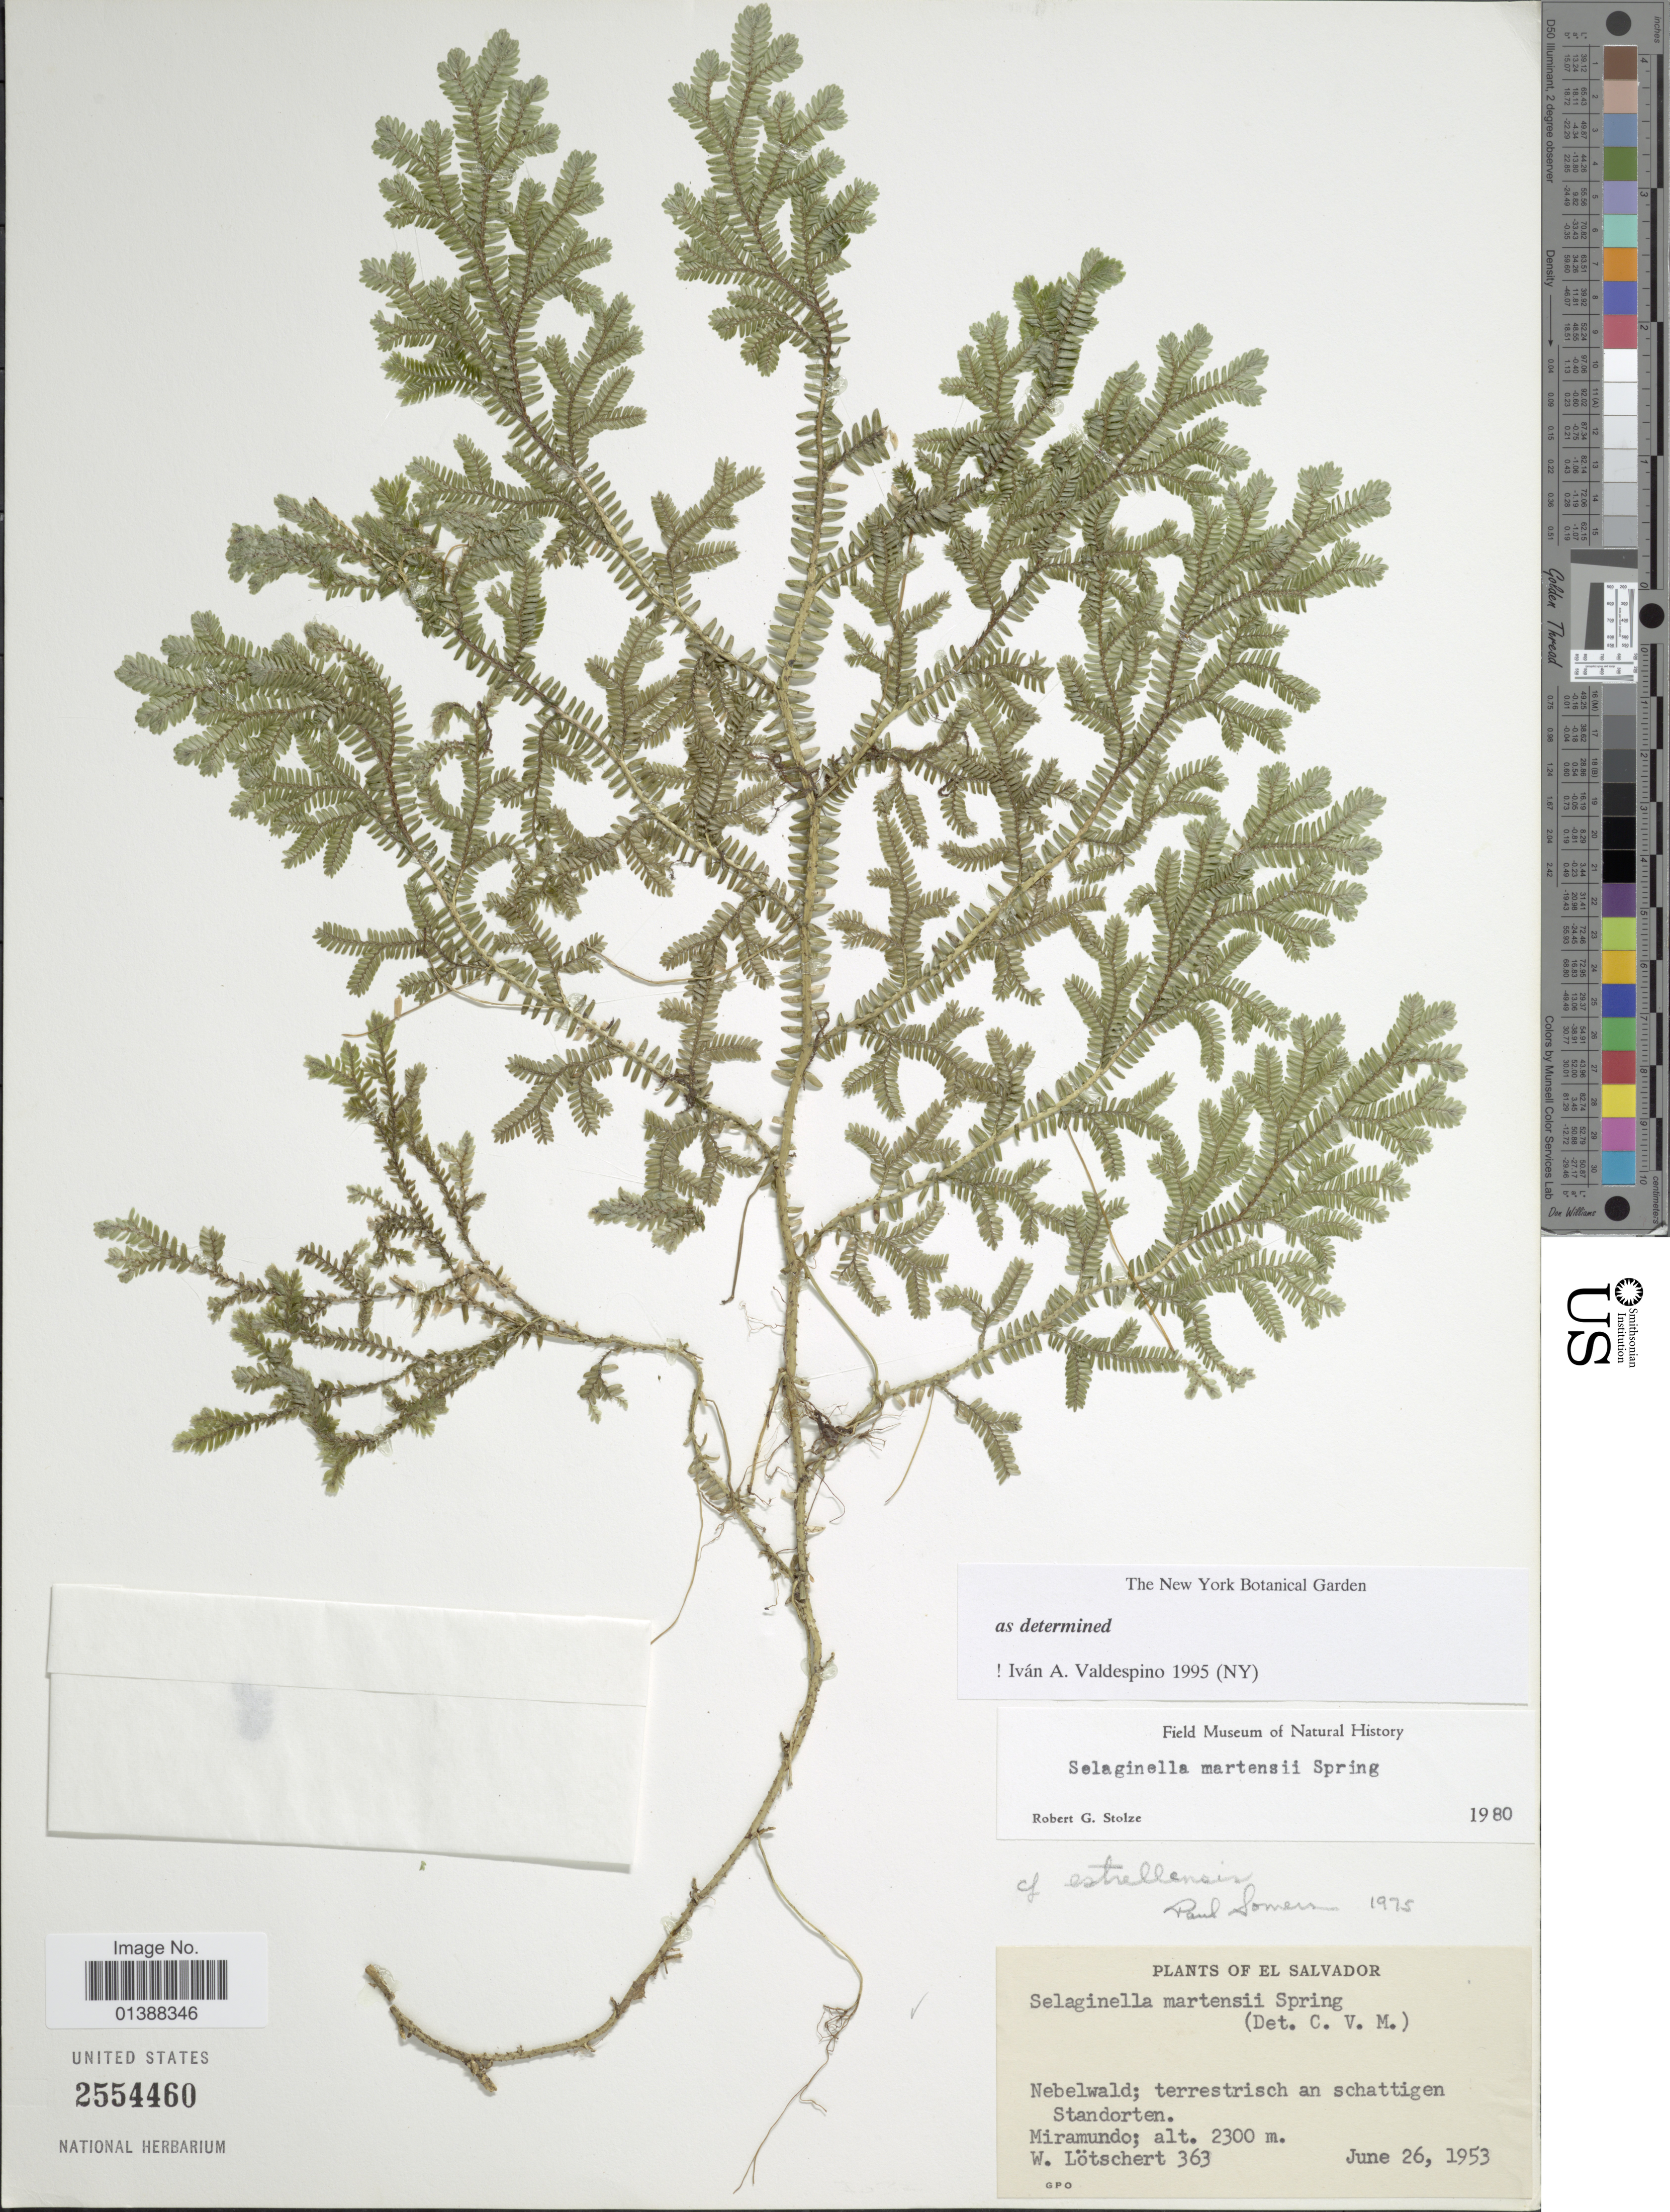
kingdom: Plantae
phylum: Tracheophyta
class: Lycopodiopsida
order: Selaginellales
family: Selaginellaceae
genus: Selaginella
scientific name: Selaginella martensii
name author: Spring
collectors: W. Lötschert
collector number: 363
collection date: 1953-06-26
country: El Salvador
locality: Miramundo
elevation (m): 2300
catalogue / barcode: US 2554460